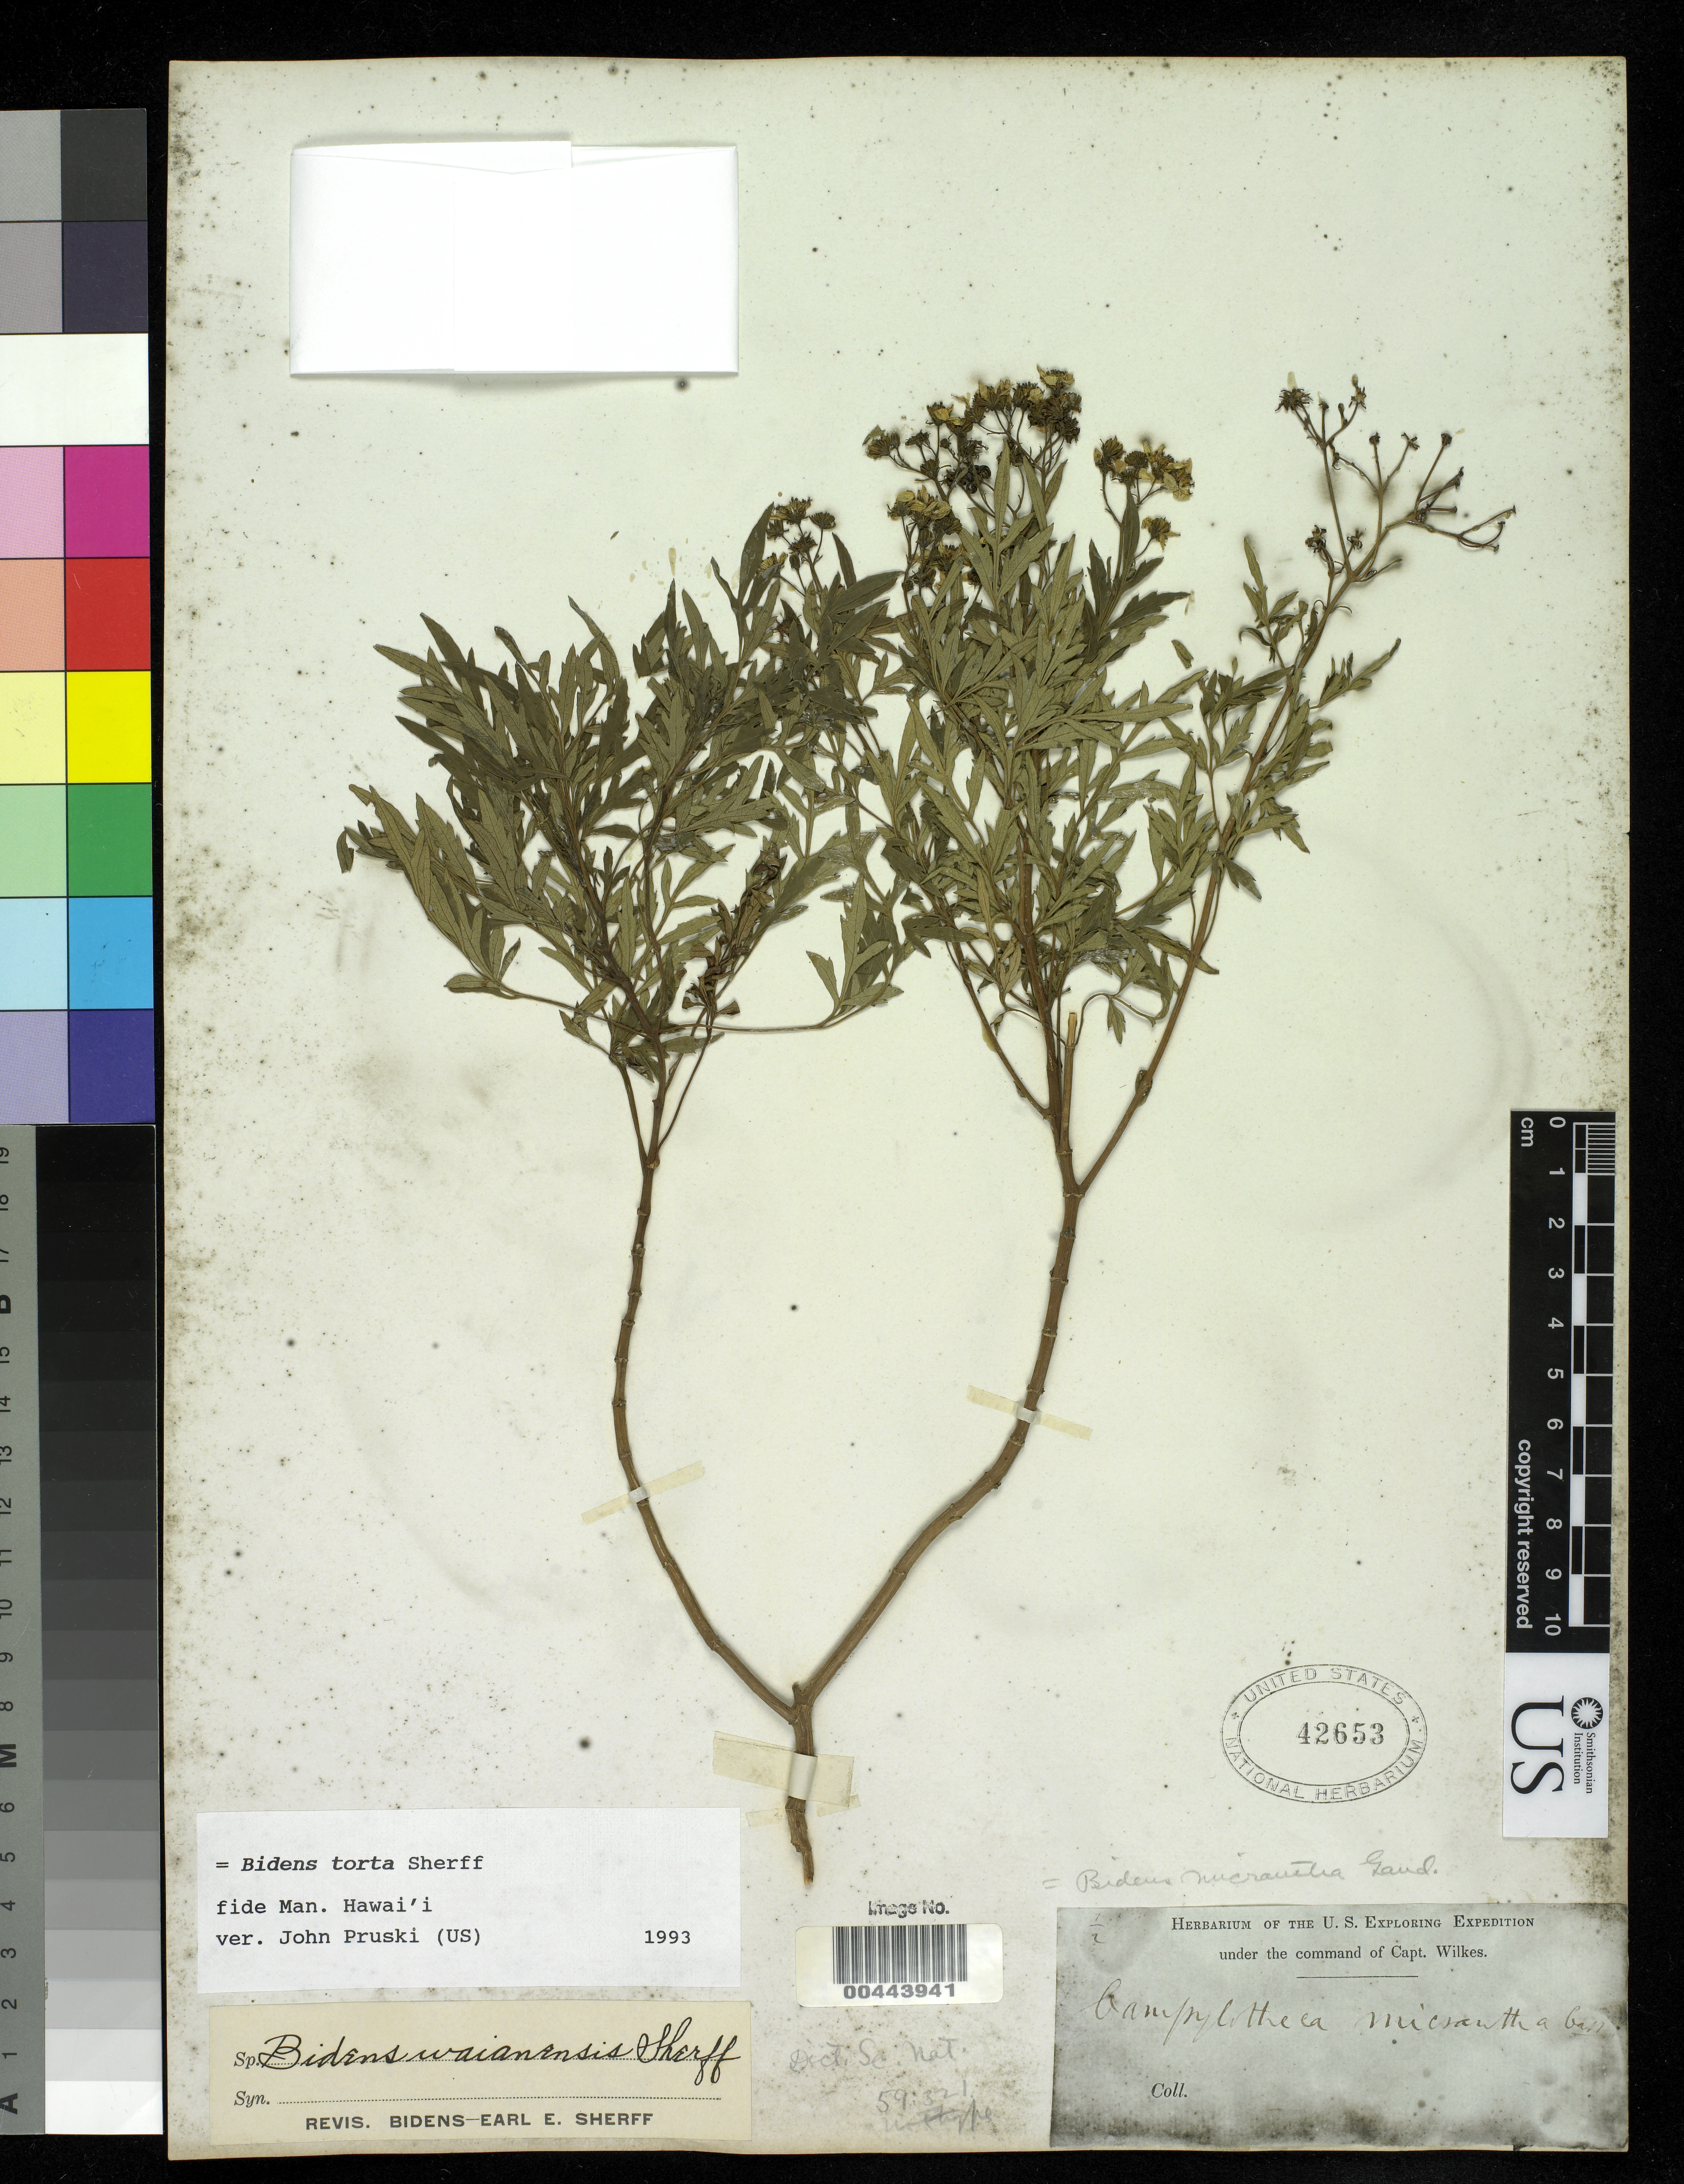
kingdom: Plantae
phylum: Tracheophyta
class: Magnoliopsida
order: Asterales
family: Asteraceae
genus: Bidens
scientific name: Bidens torta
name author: Sherff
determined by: Pruski, J. F.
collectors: Wilkes Explor. Exped.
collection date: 1838/1842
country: United States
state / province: Hawaii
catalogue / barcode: US 42653